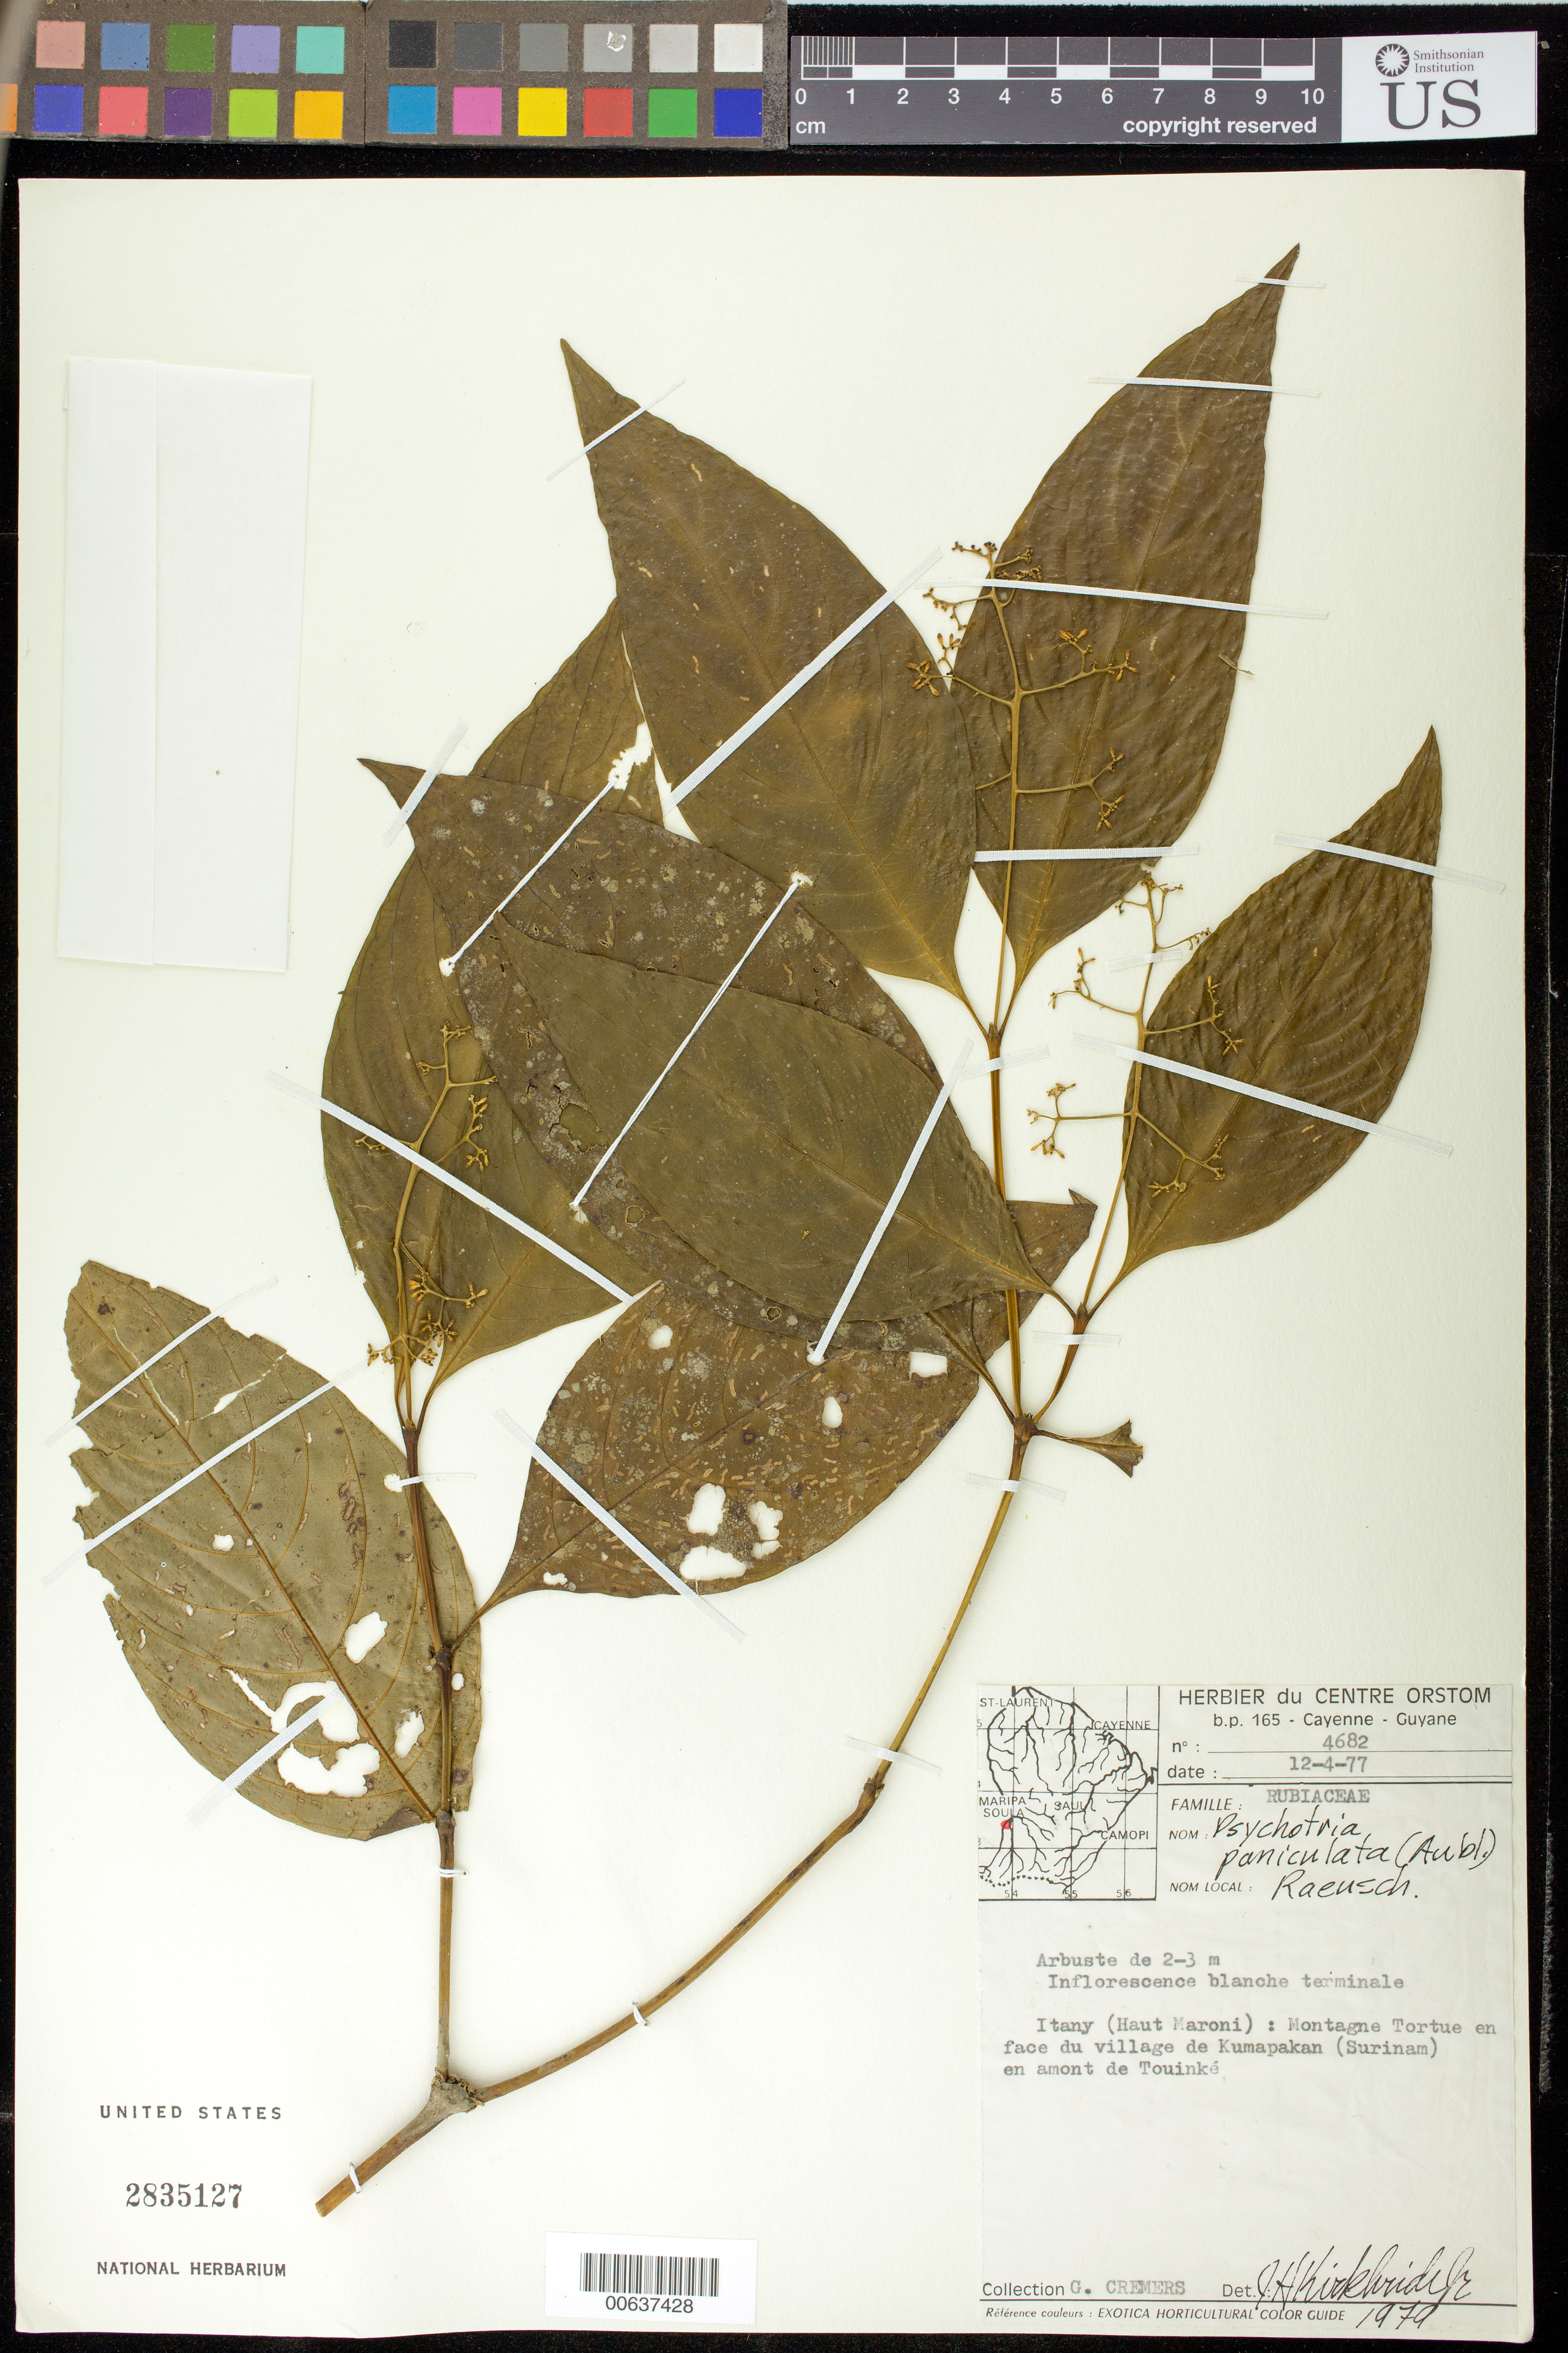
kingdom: Plantae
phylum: Tracheophyta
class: Magnoliopsida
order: Gentianales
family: Rubiaceae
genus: Palicourea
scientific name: Palicourea aubletii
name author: Delprete & J.H. Kirkbr.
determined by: Kirkbride, J. H., Jr.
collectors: G. Cremers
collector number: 4682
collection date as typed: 12-Apr-77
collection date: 1977-04-12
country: French Guiana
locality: Kumapakan village, Montagne Tortue, Itany (Haut Maroni)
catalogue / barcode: US 2835127